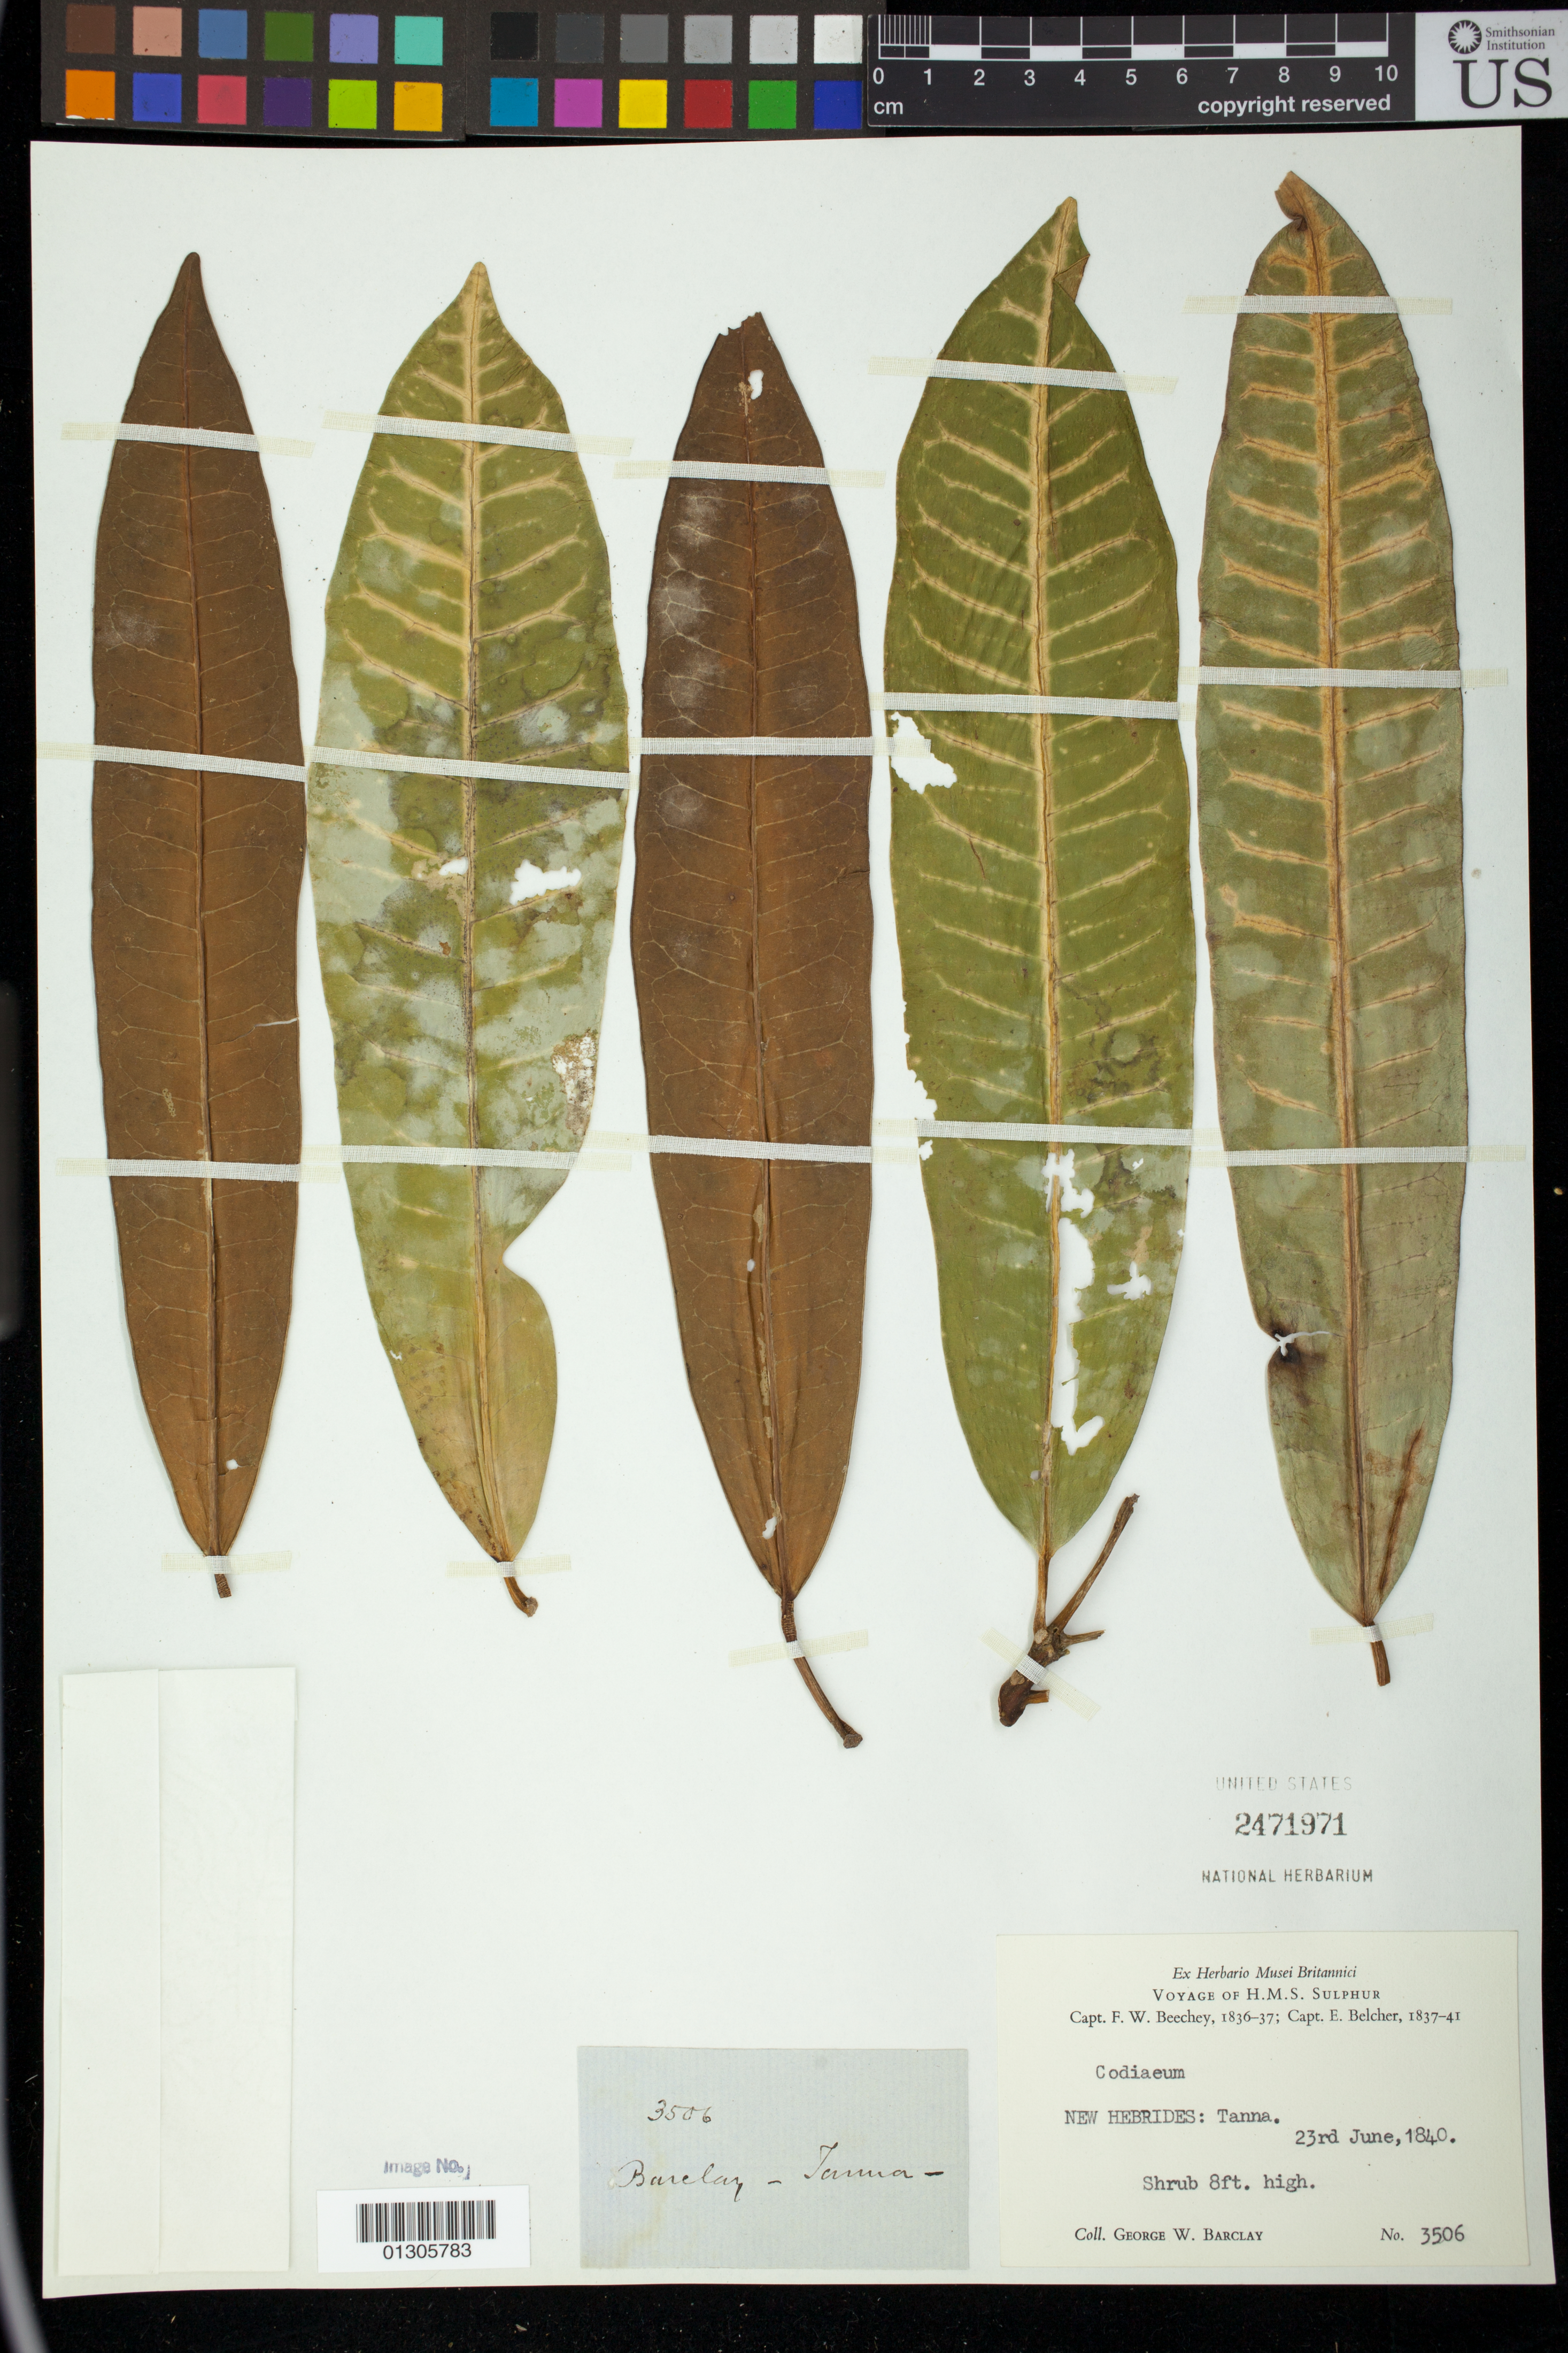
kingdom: Plantae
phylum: Tracheophyta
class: Magnoliopsida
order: Malpighiales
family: Euphorbiaceae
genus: Codiaeum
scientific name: Codiaeum sp.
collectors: G. W. Barclay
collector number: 3506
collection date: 1840-06-23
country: Vanuatu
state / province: Tafea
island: Tanna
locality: New Hebrides: Tanna.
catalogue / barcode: US 2471971